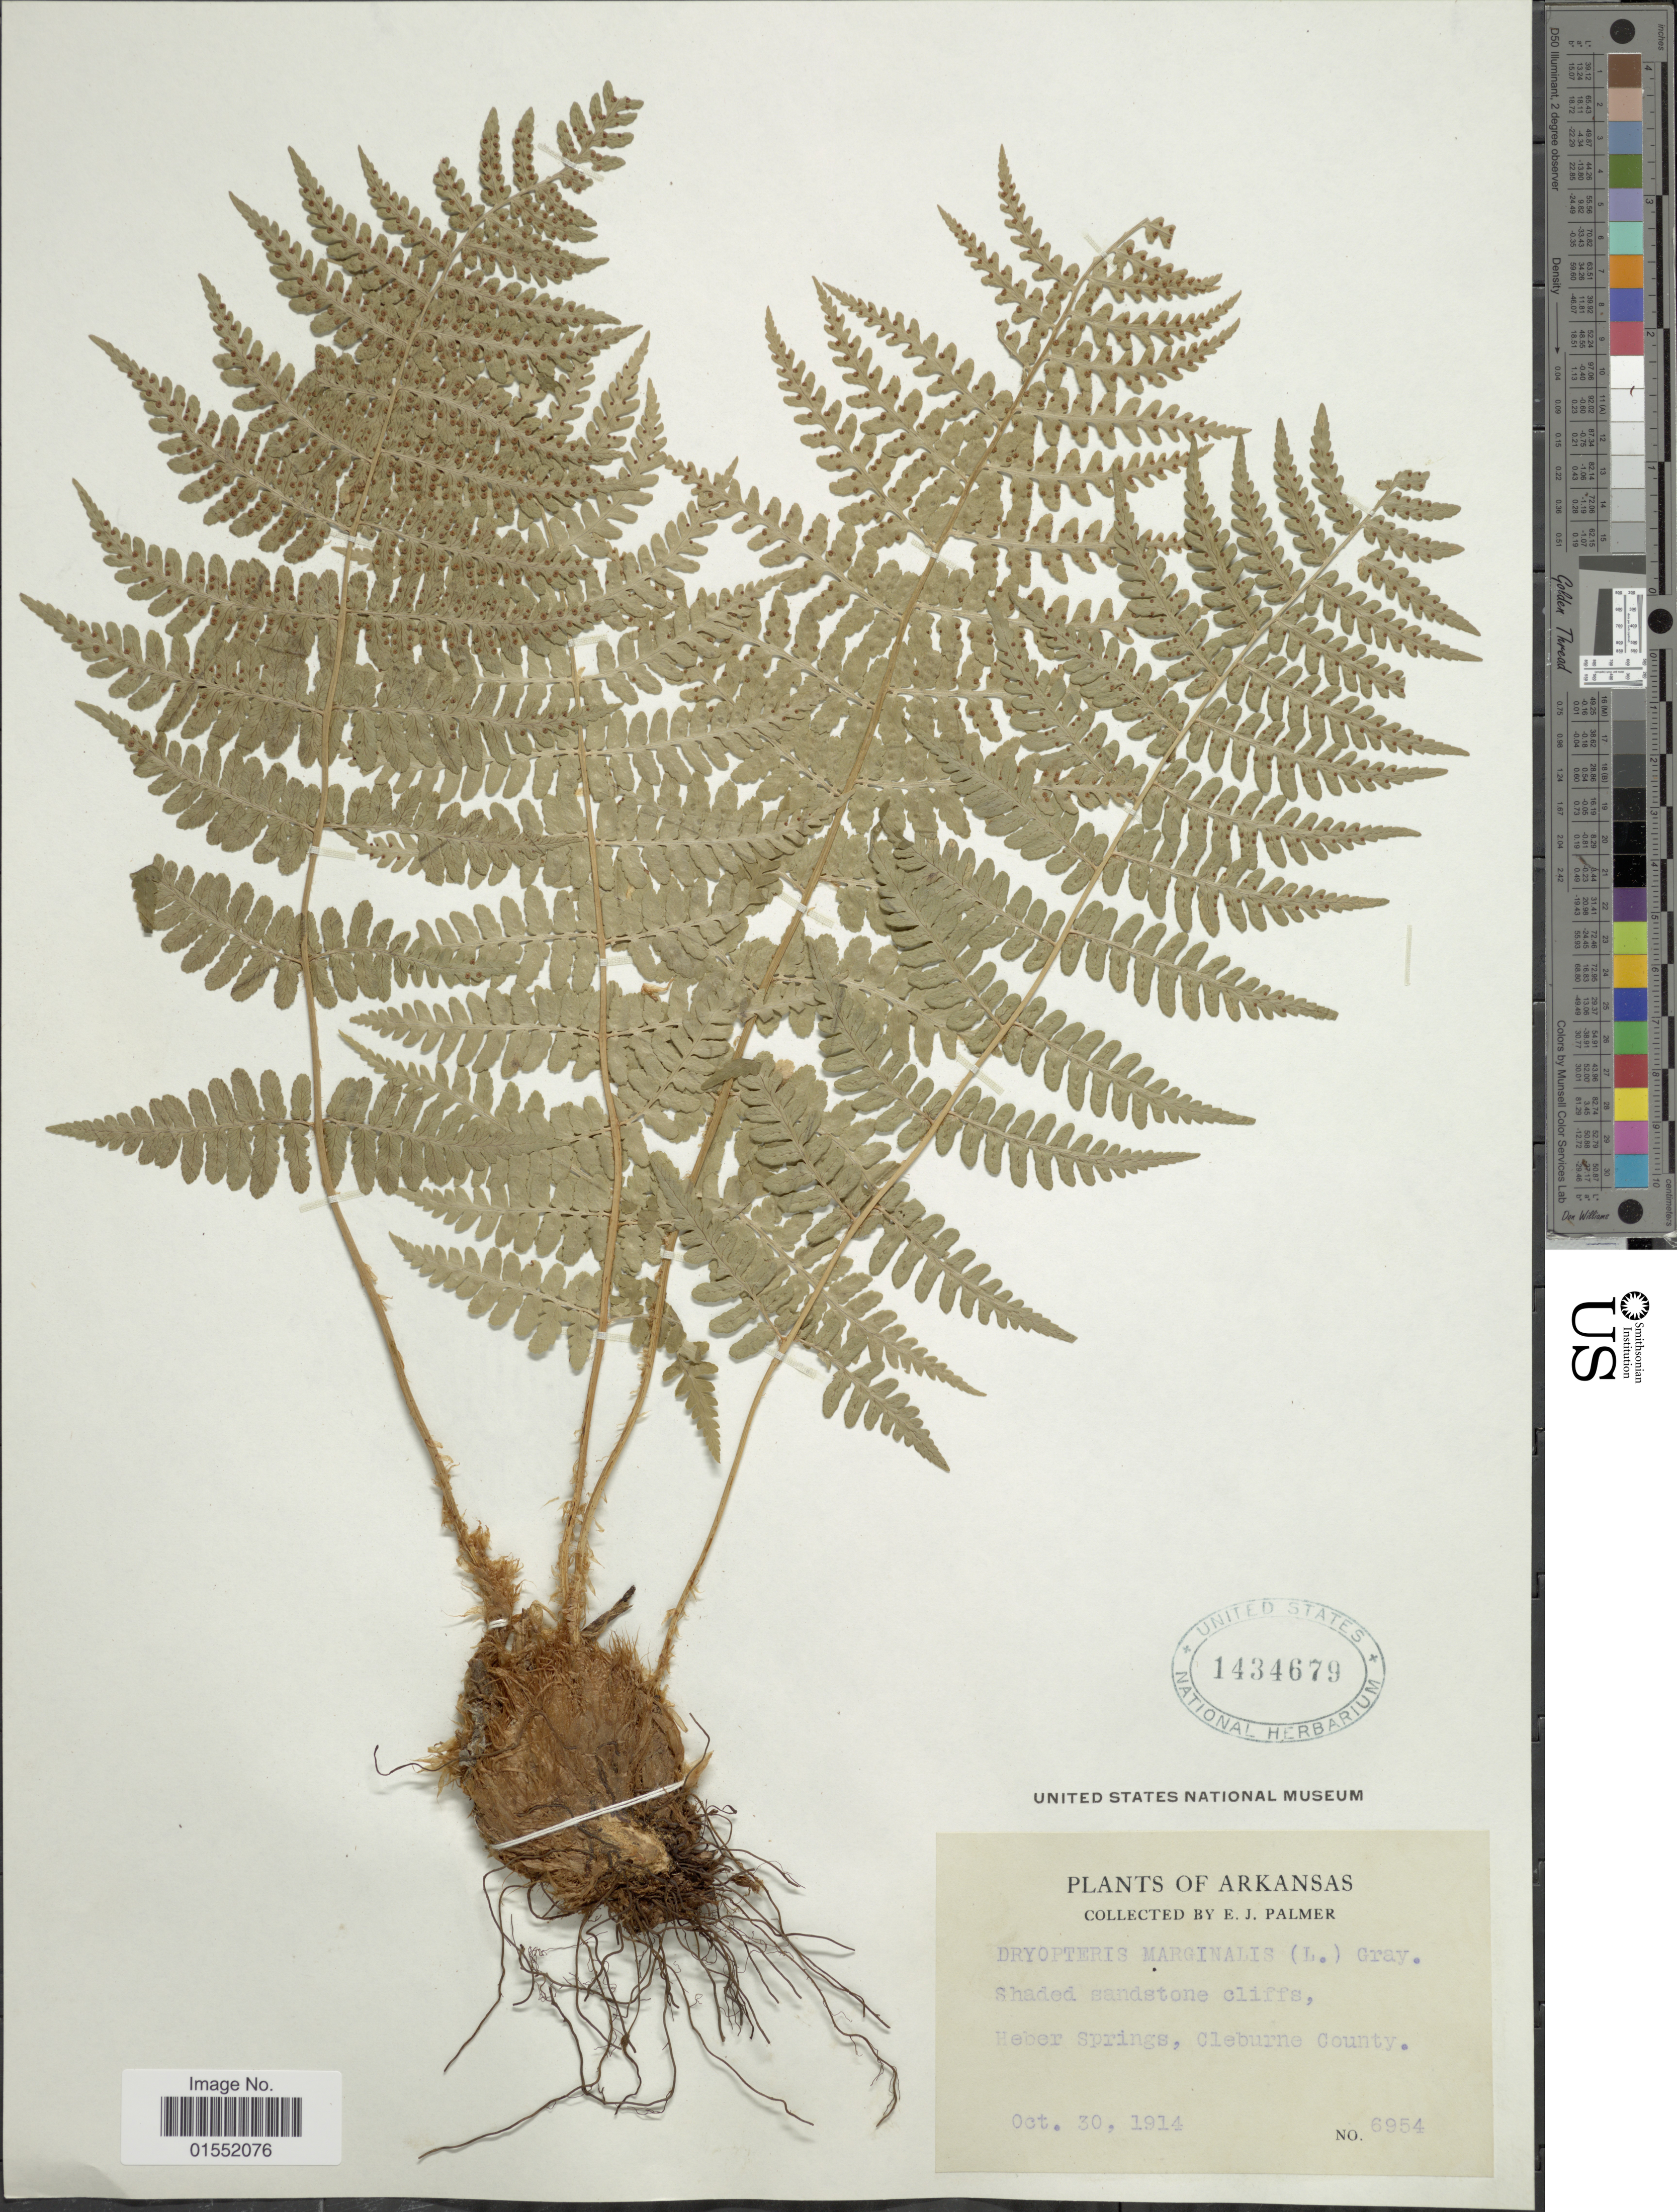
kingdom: Plantae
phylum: Tracheophyta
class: Polypodiopsida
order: Polypodiales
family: Dryopteridaceae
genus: Dryopteris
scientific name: Dryopteris marginalis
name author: (L.) A. Gray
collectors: E. J. Palmer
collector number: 6954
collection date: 1914-10-30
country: United States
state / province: Arkansas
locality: Shaded sandstone cliffs, Heber Srpings, Cleburne County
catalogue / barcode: US 1434679